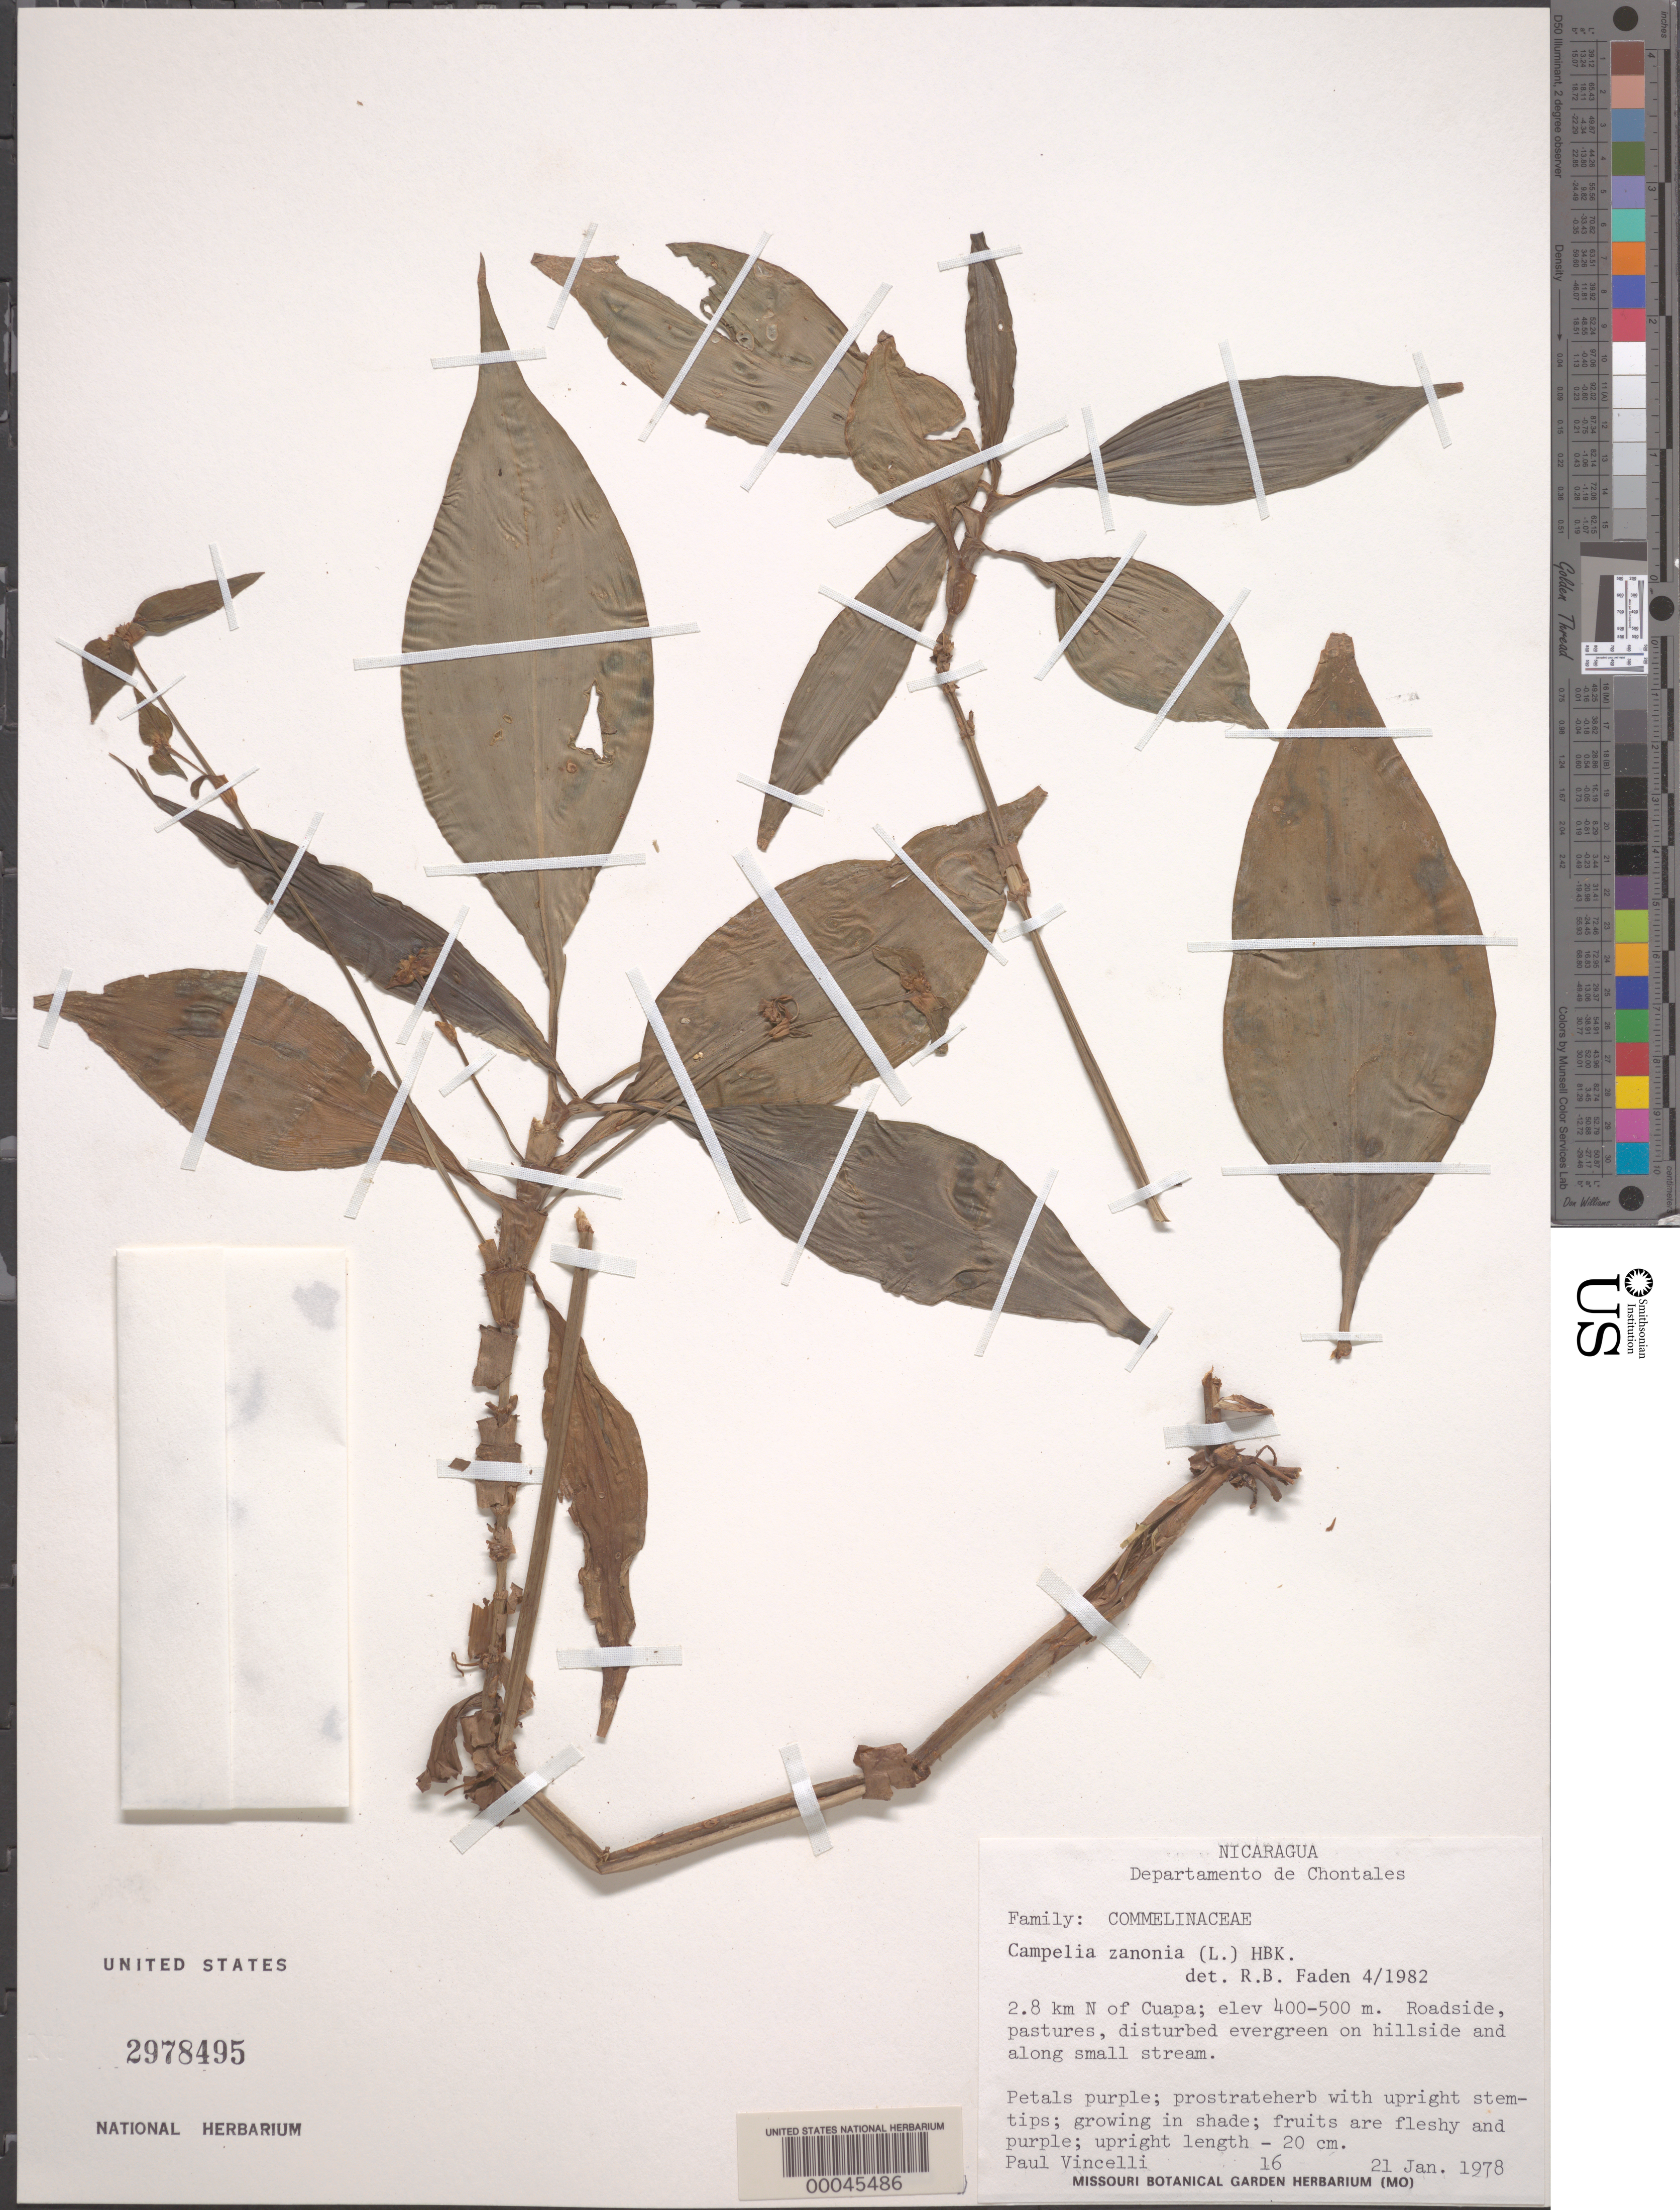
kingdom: Plantae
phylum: Tracheophyta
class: Liliopsida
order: Commelinales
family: Commelinaceae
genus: Tradescantia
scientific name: Tradescantia zanonia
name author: (L.) Sw.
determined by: Faden, Robert B., (US), Smithsonian Institution - National Museum of Natural History (UNITED STATES)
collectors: P. Vincelli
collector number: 16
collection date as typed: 21 Jan 1978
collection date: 1978-01-21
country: Nicaragua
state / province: Chontales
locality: N of cuapa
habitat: Roadside pasture, disturbed evergreen on hillside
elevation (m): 400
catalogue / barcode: US 2978495